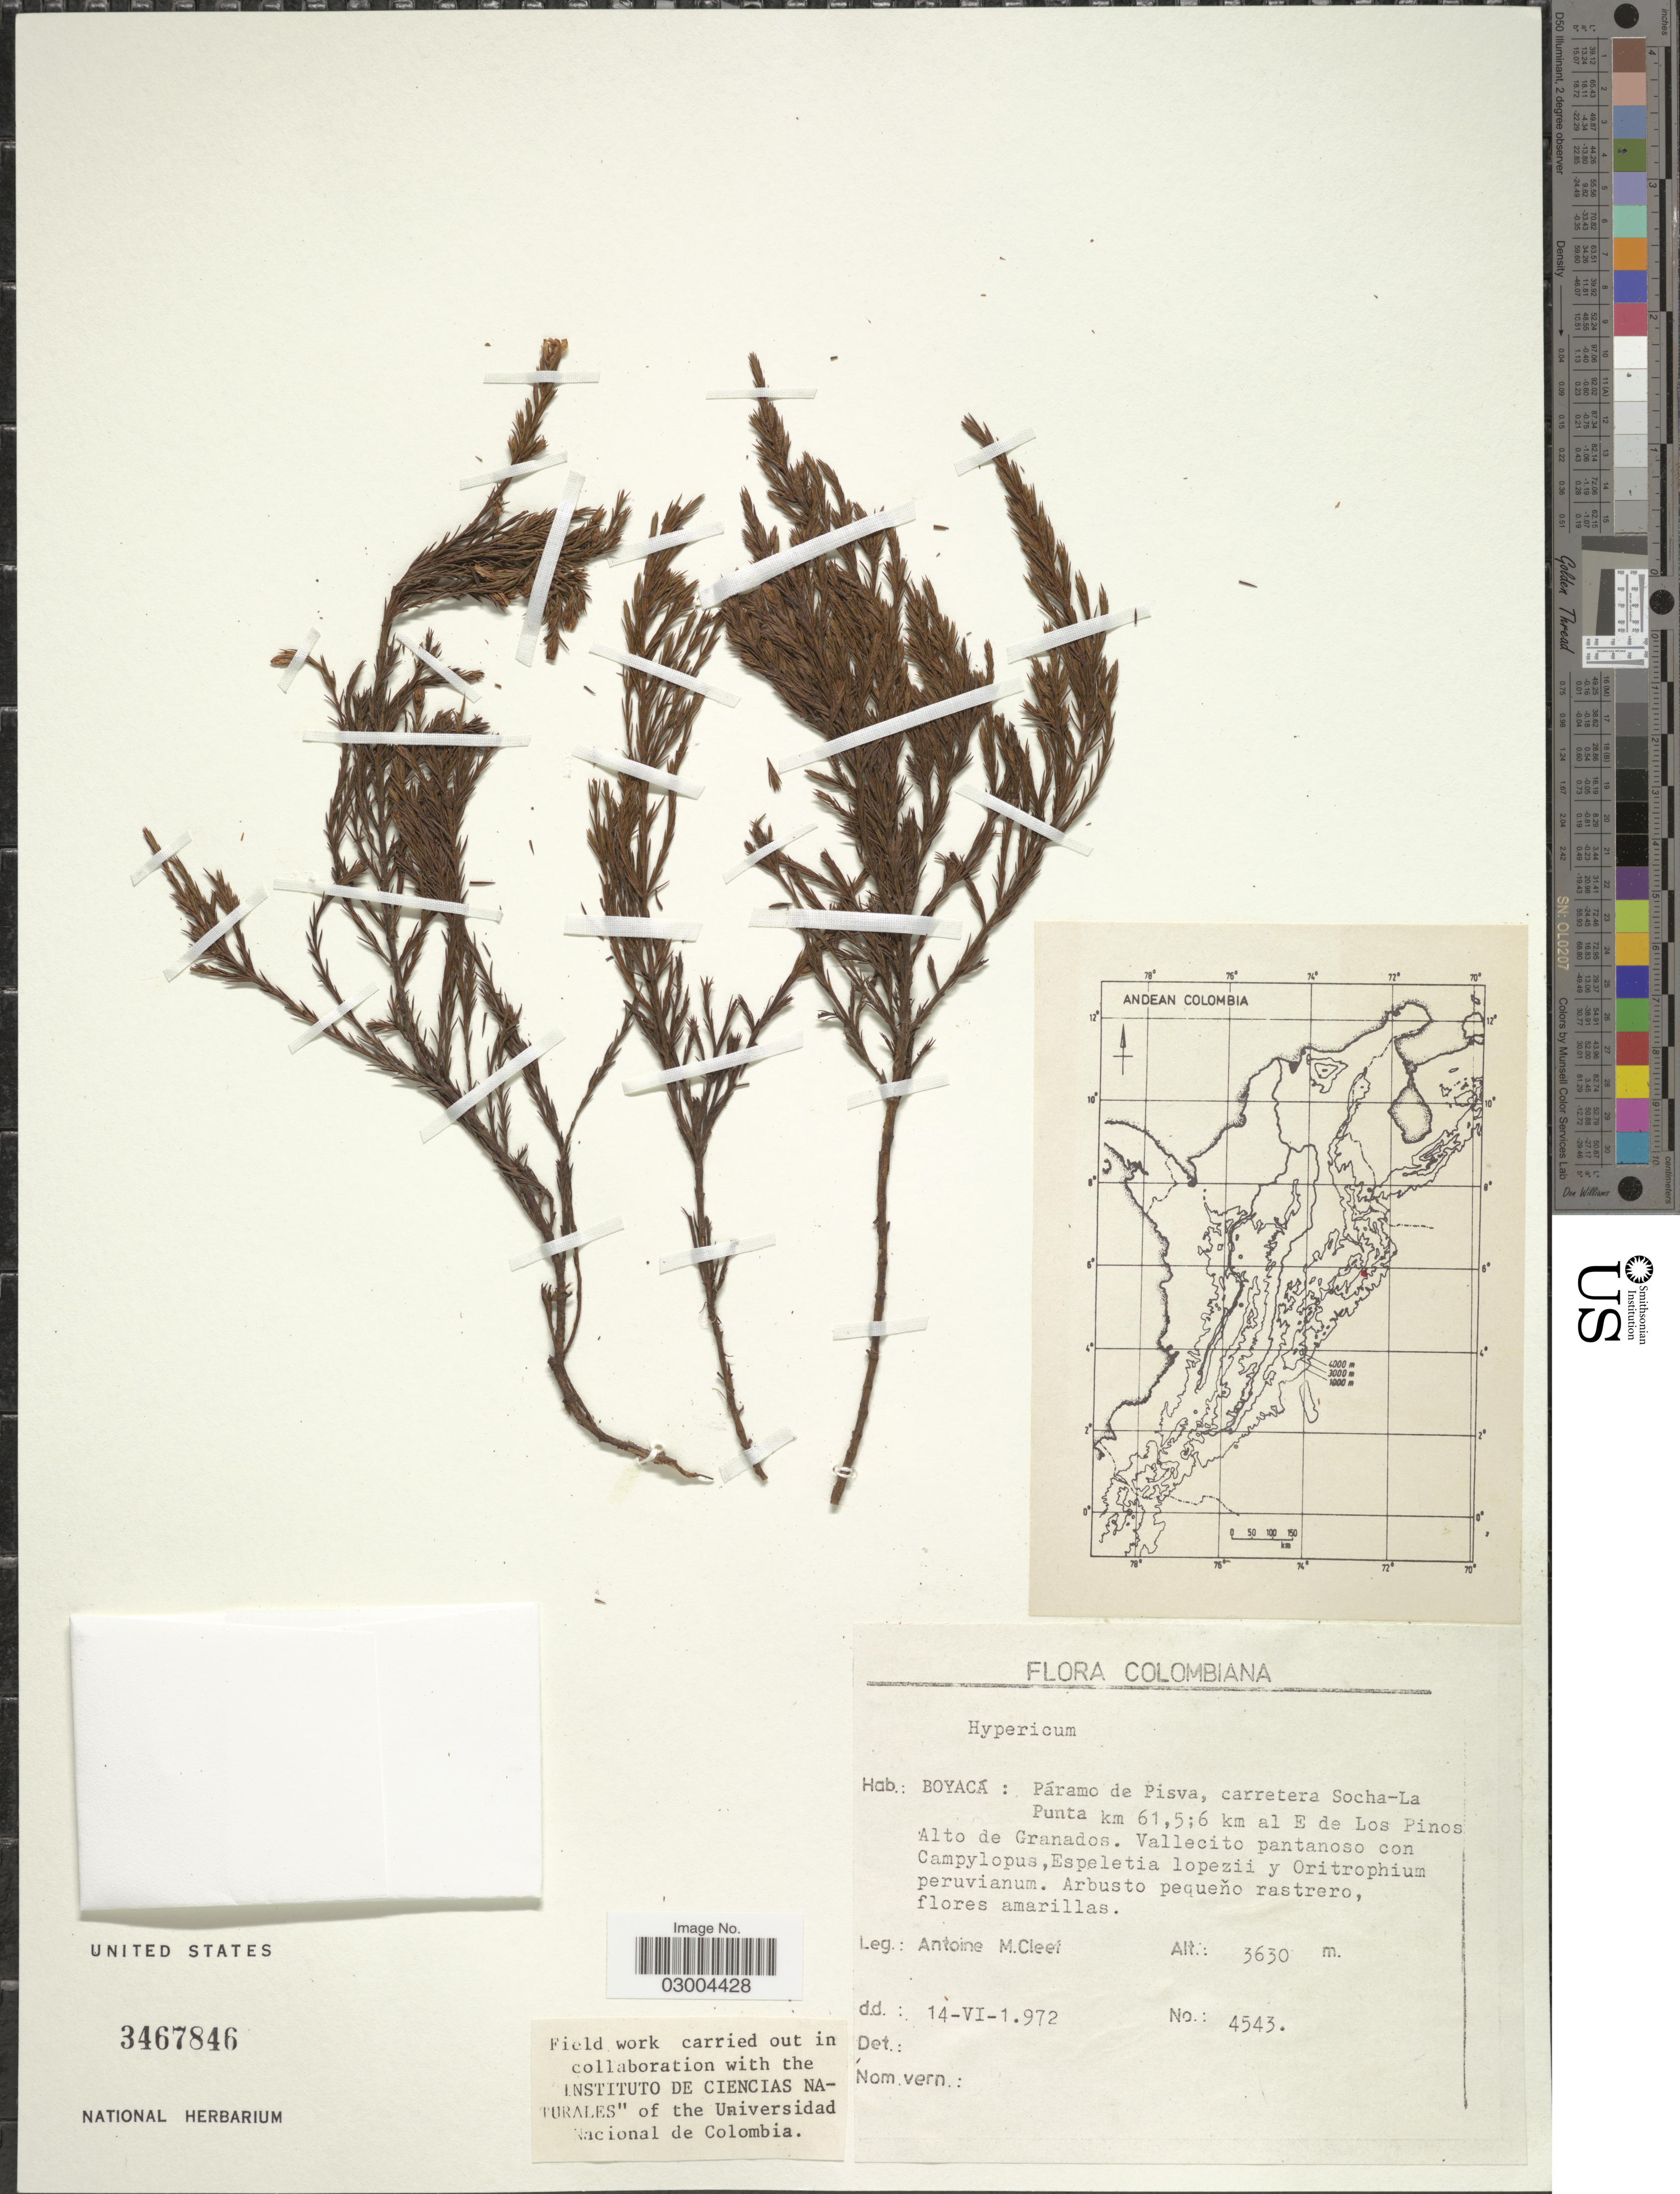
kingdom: Plantae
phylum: Tracheophyta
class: Magnoliopsida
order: Malpighiales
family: Hypericaceae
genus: Hypericum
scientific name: Hypericum sp.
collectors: A. M. Cleef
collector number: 4543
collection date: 1972-06-14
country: Colombia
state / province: Boyacá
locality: Páramo de Pisva, carretera Socha-La Punta km 61.5; 6 km al E de Los Pinos. Alto de Granados.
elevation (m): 3630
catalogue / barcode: US 3467846